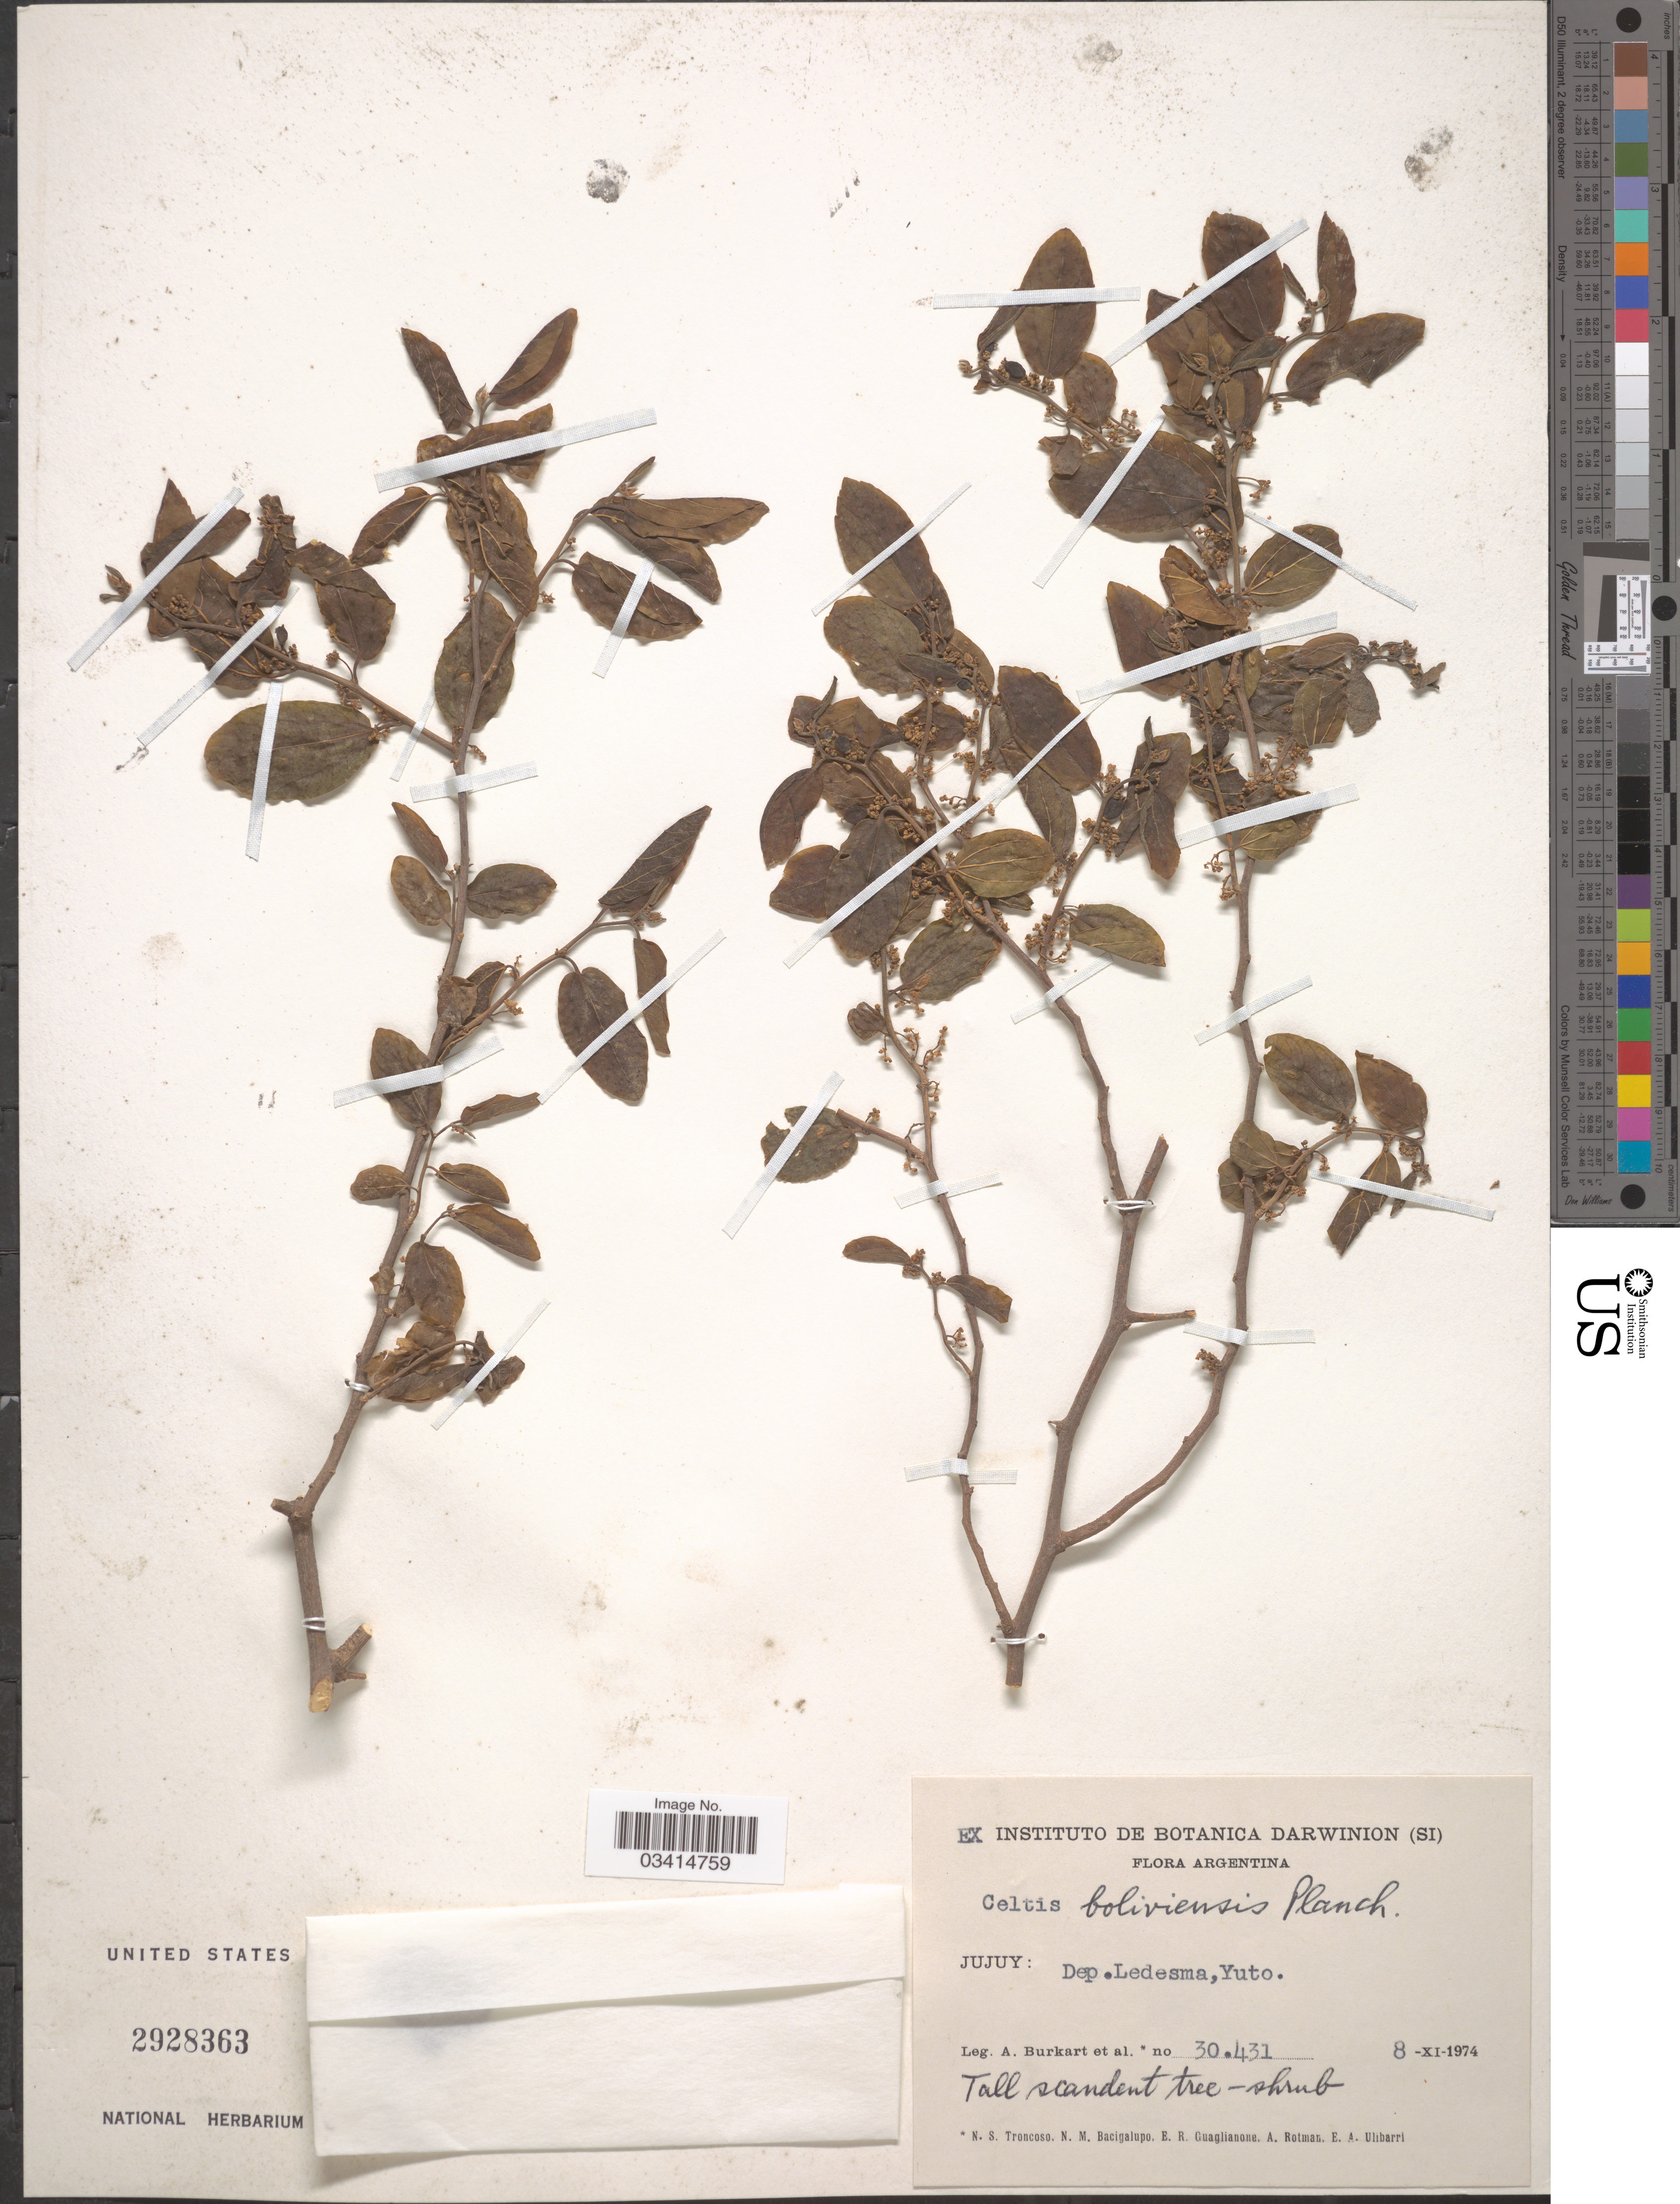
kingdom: Plantae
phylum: Tracheophyta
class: Magnoliopsida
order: Rosales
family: Cannabaceae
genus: Celtis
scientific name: Celtis boliviensis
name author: Planch.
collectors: A. E. Burkart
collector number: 30431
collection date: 1974-11-08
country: Argentina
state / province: Jujuy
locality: Dep. Ledesma, Yuto.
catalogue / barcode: US 2928363